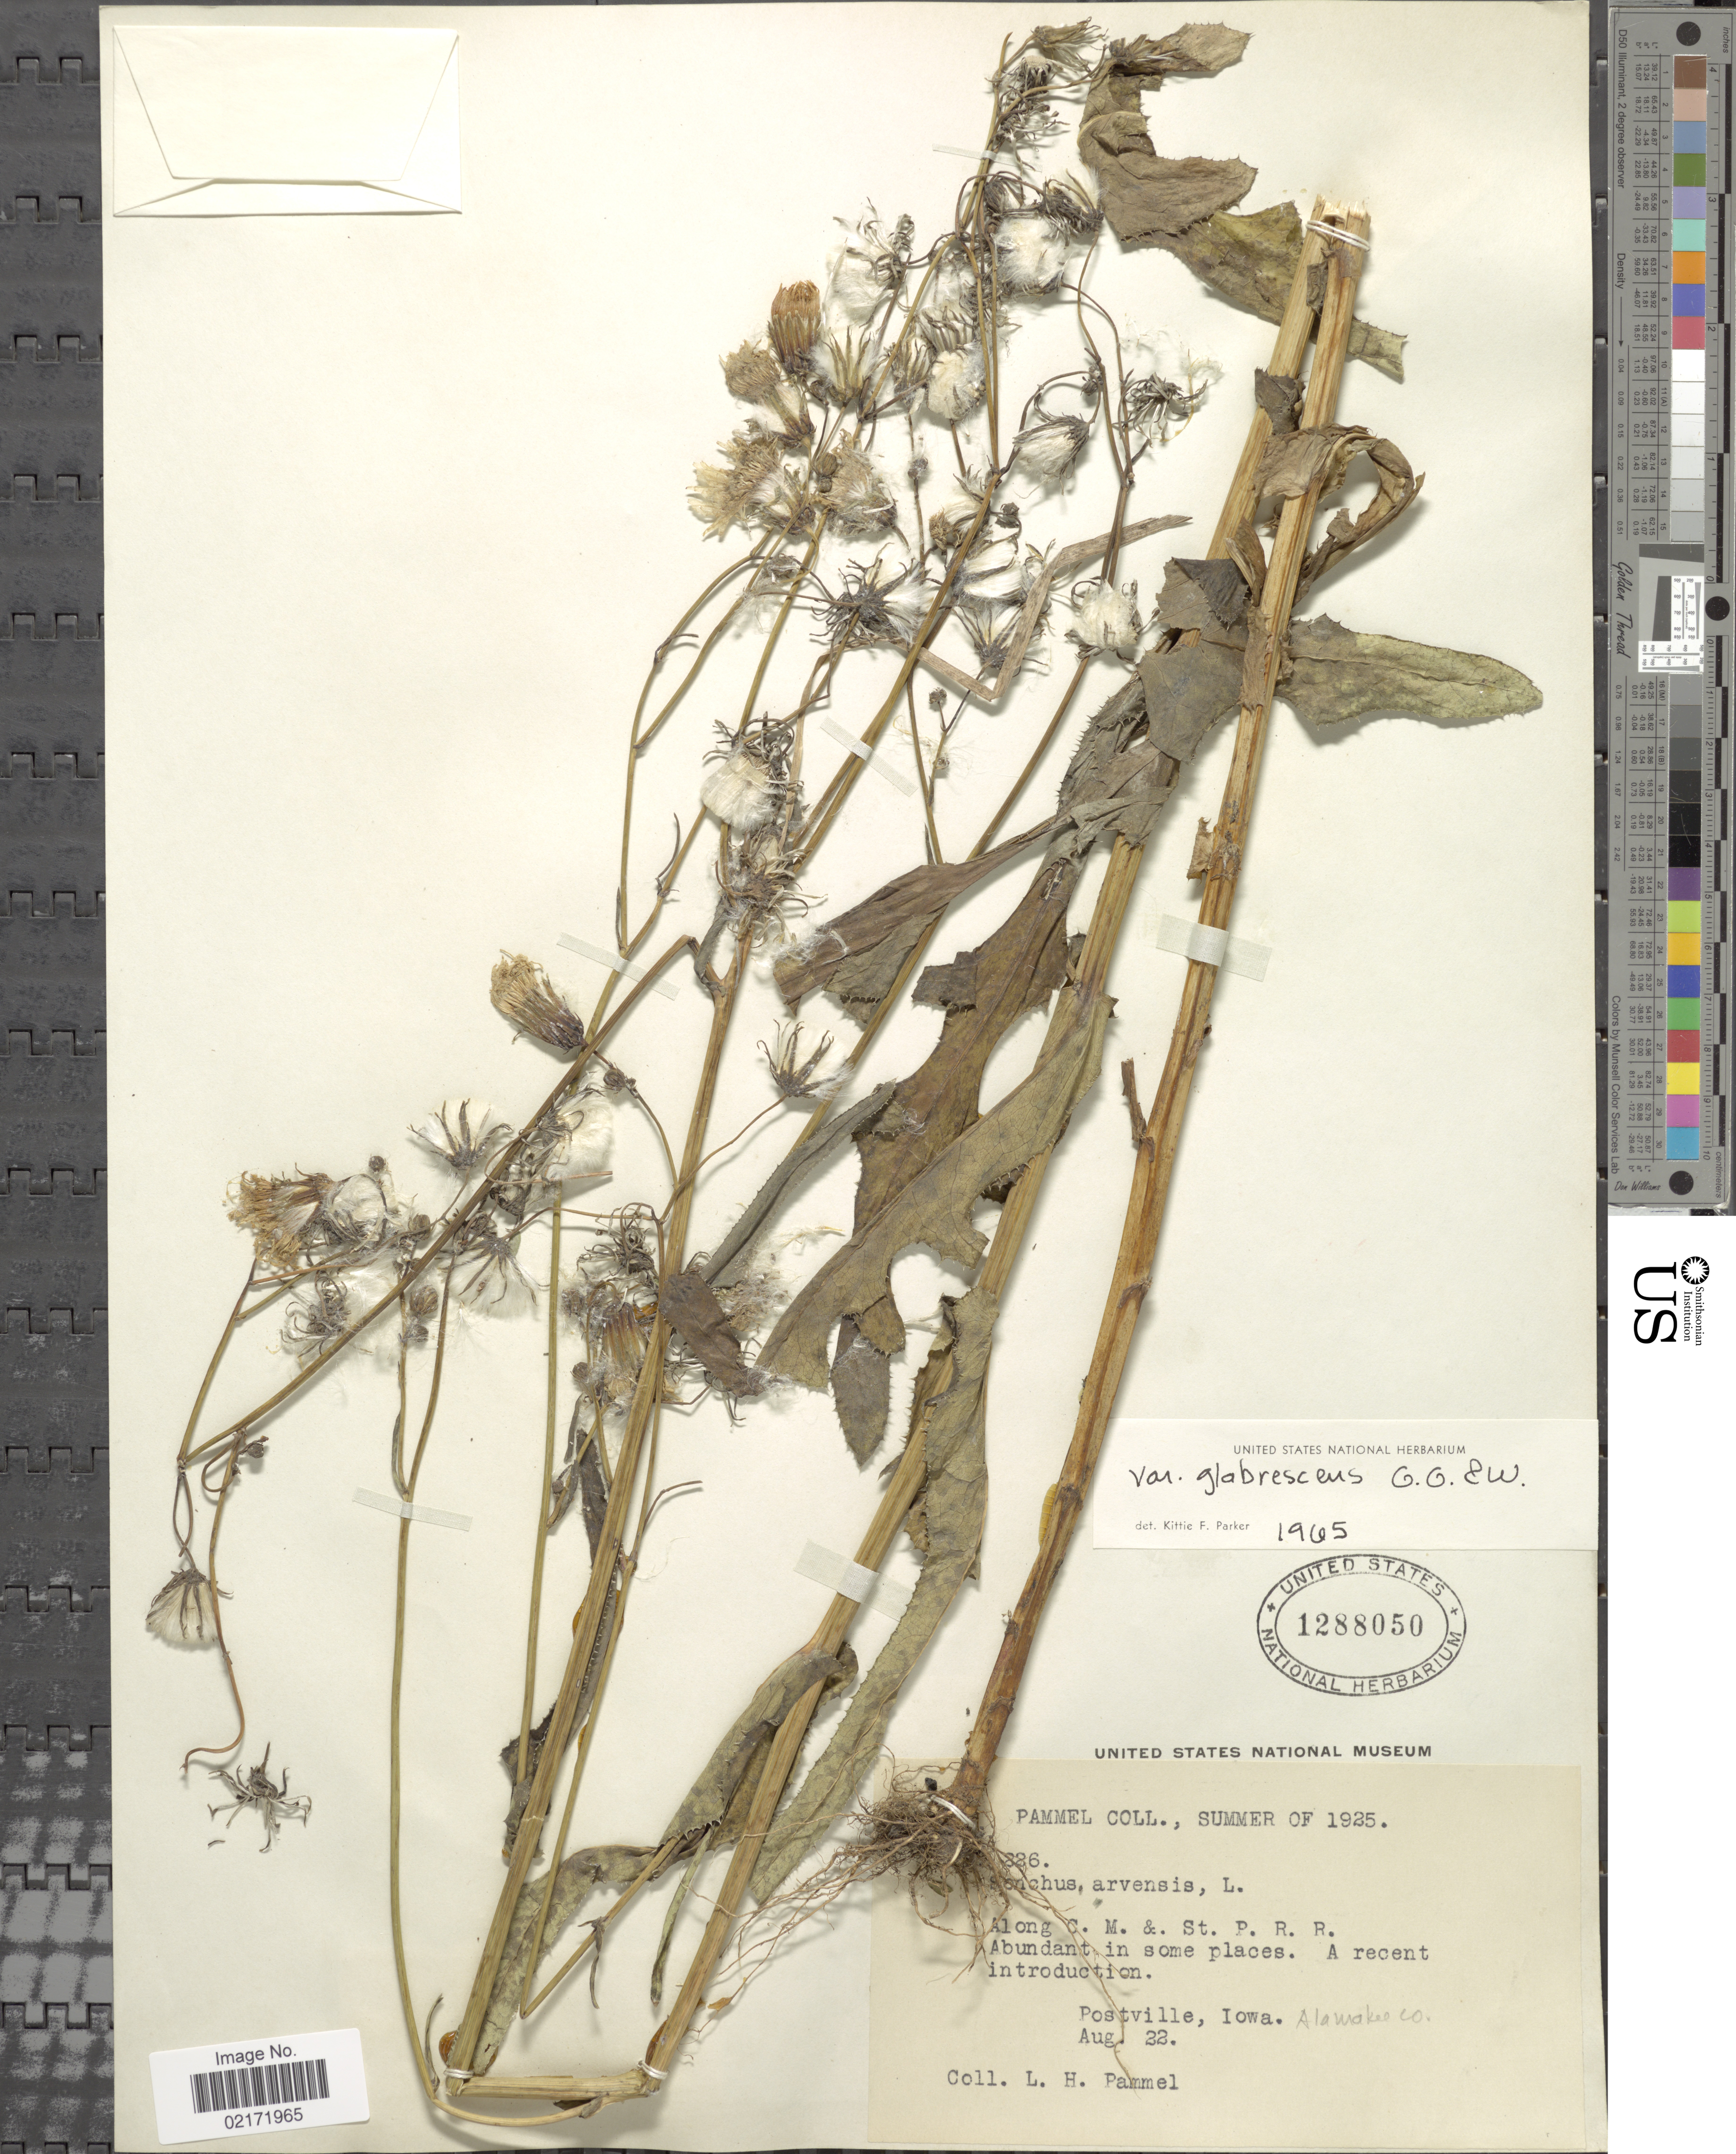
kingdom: Plantae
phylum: Tracheophyta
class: Magnoliopsida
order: Asterales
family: Asteraceae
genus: Sonchus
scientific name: Sonchus arvensis subsp. uliginosus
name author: (M. Bieb.) Nyman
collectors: L. Pammel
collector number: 226!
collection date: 1925-08-22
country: United States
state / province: Iowa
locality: Along C. M. & St. P. R. R., abundant in some places, Postville, Alamakee Co.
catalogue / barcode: US 1288050